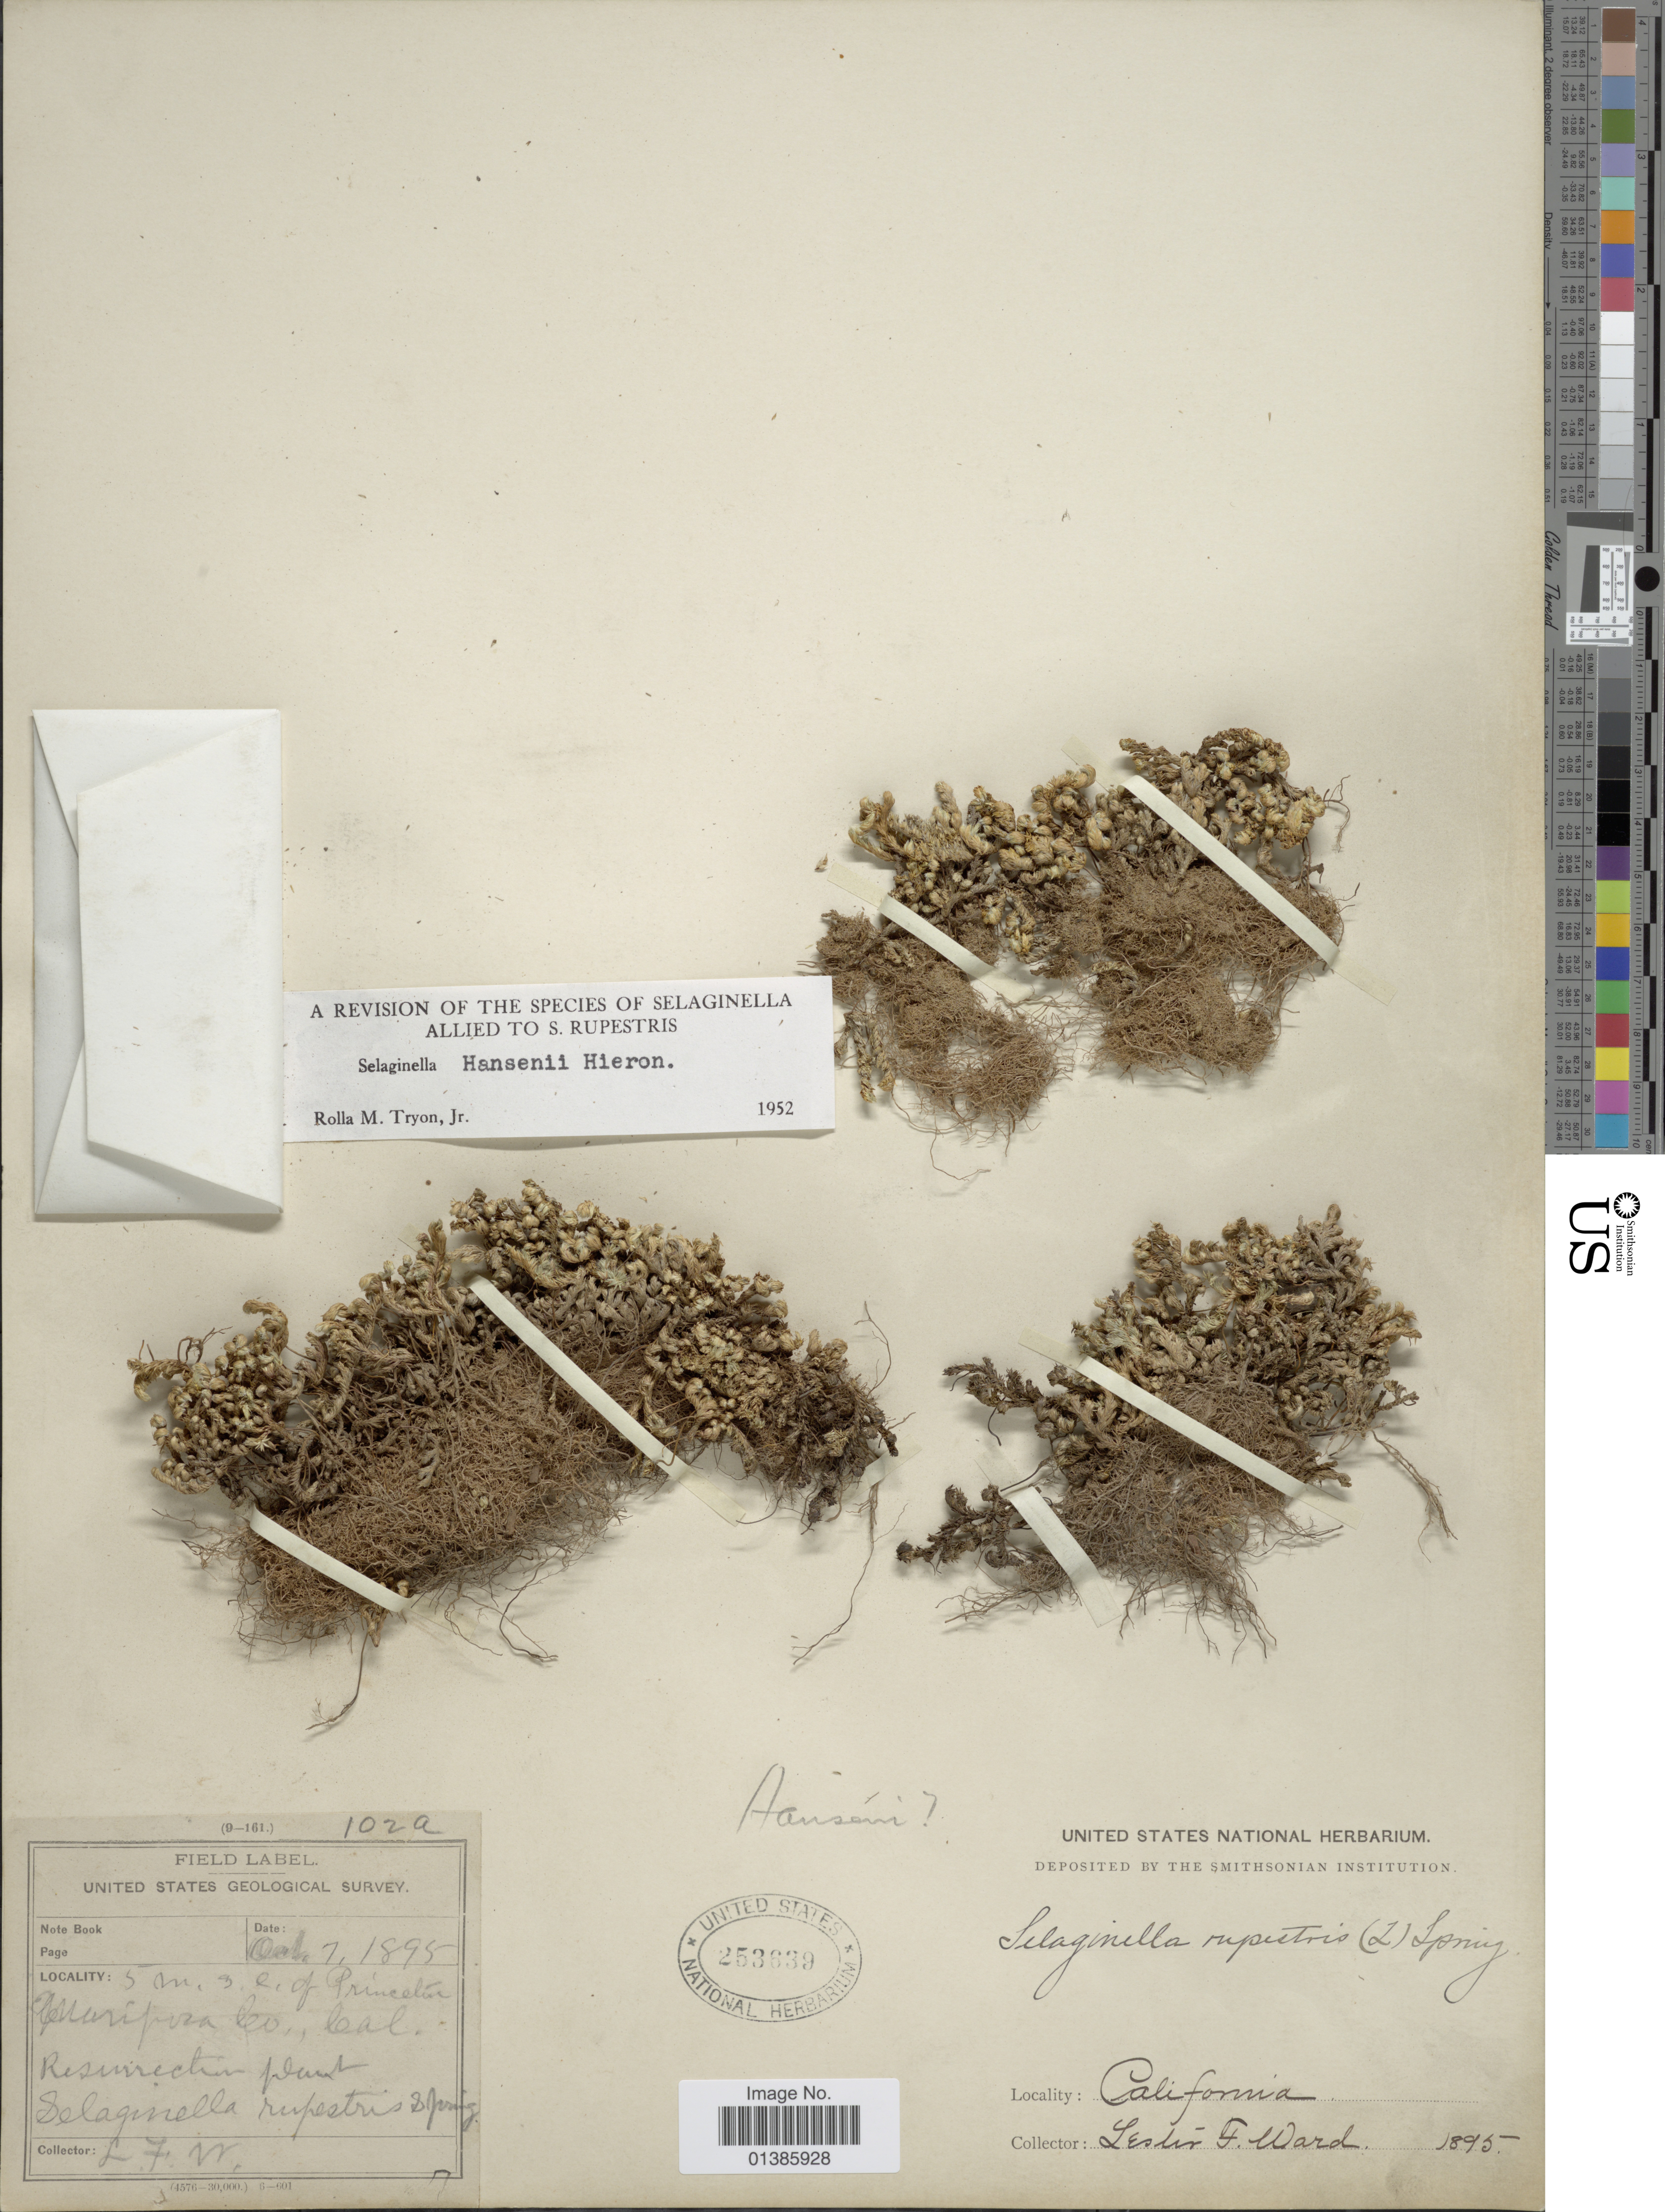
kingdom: Plantae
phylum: Tracheophyta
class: Lycopodiopsida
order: Selaginellales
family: Selaginellaceae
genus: Selaginella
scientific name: Selaginella hansenii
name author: Hieron.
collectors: L. F. Ward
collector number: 102a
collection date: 1895-10-07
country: United States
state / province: California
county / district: Mariposa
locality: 5 m. 3 e. of Princeton, Mariposa Co.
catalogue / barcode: US 253639